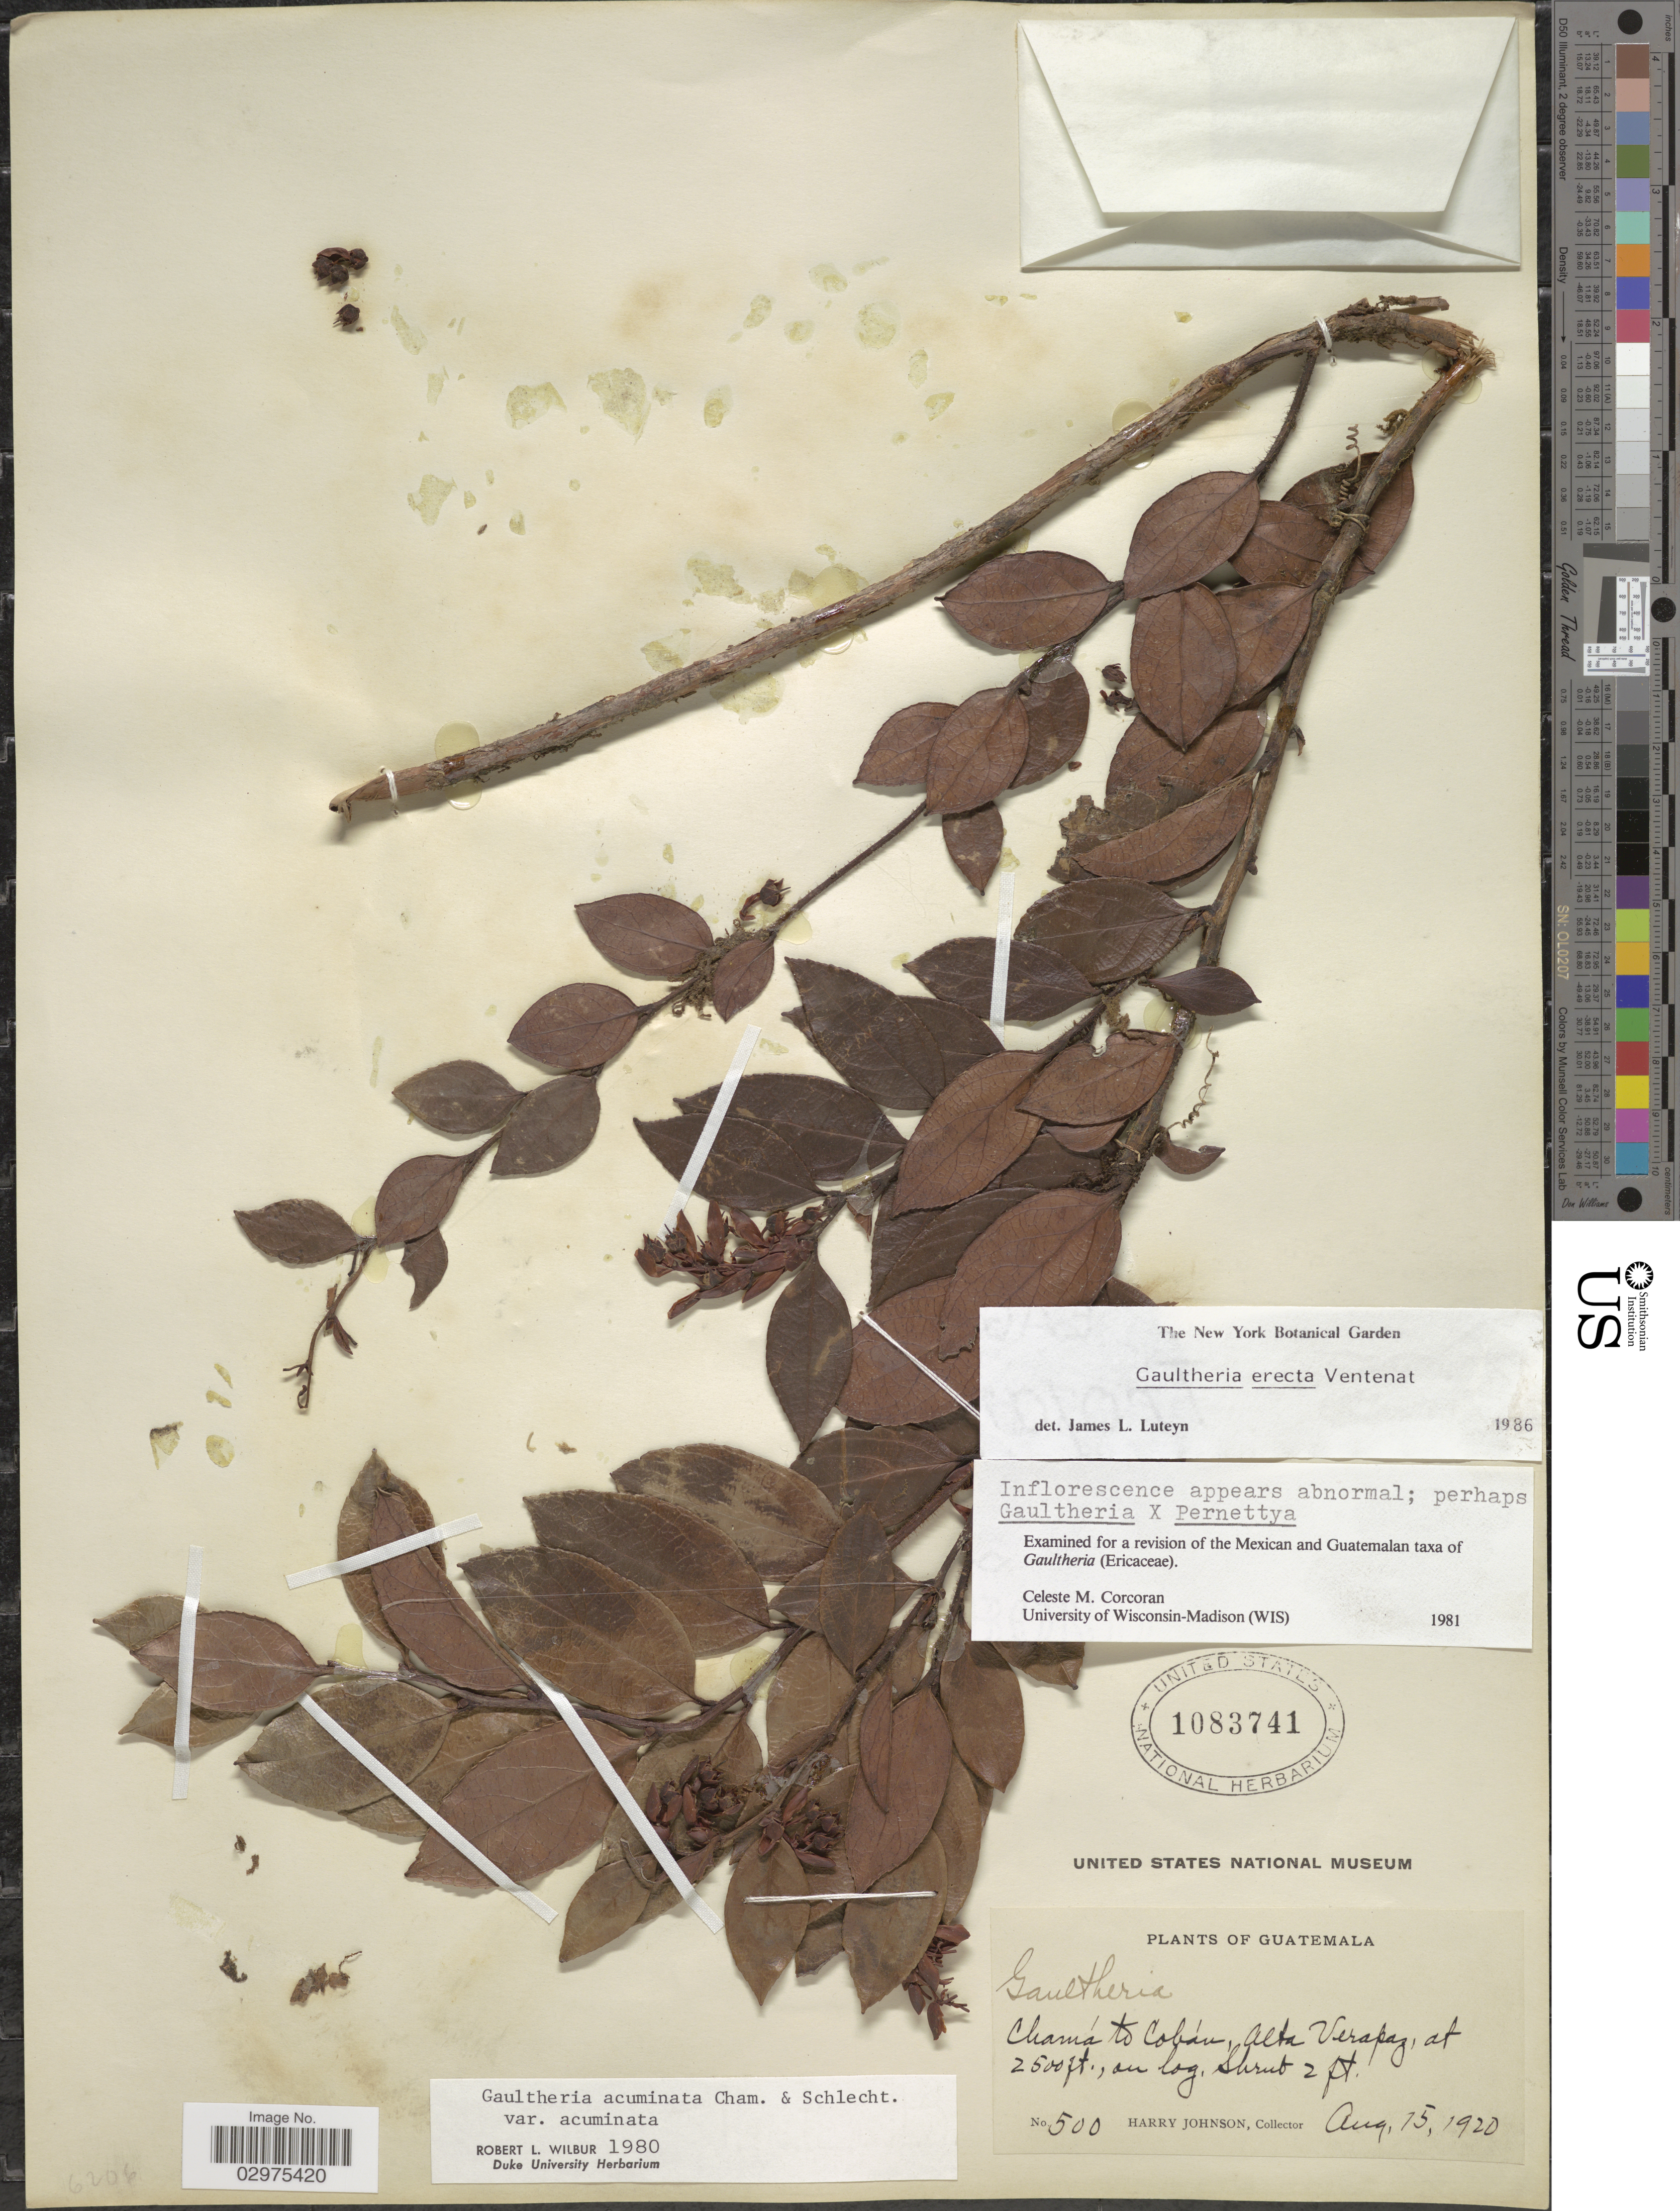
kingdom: Plantae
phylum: Tracheophyta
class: Magnoliopsida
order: Ericales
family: Ericaceae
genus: Gaultheria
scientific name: Gaultheria erecta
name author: Vent.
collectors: H. Johnson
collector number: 500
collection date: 1920-08-15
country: Guatemala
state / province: Alta Verapaz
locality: Chamá to Cobán.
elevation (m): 762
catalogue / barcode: US 1083741